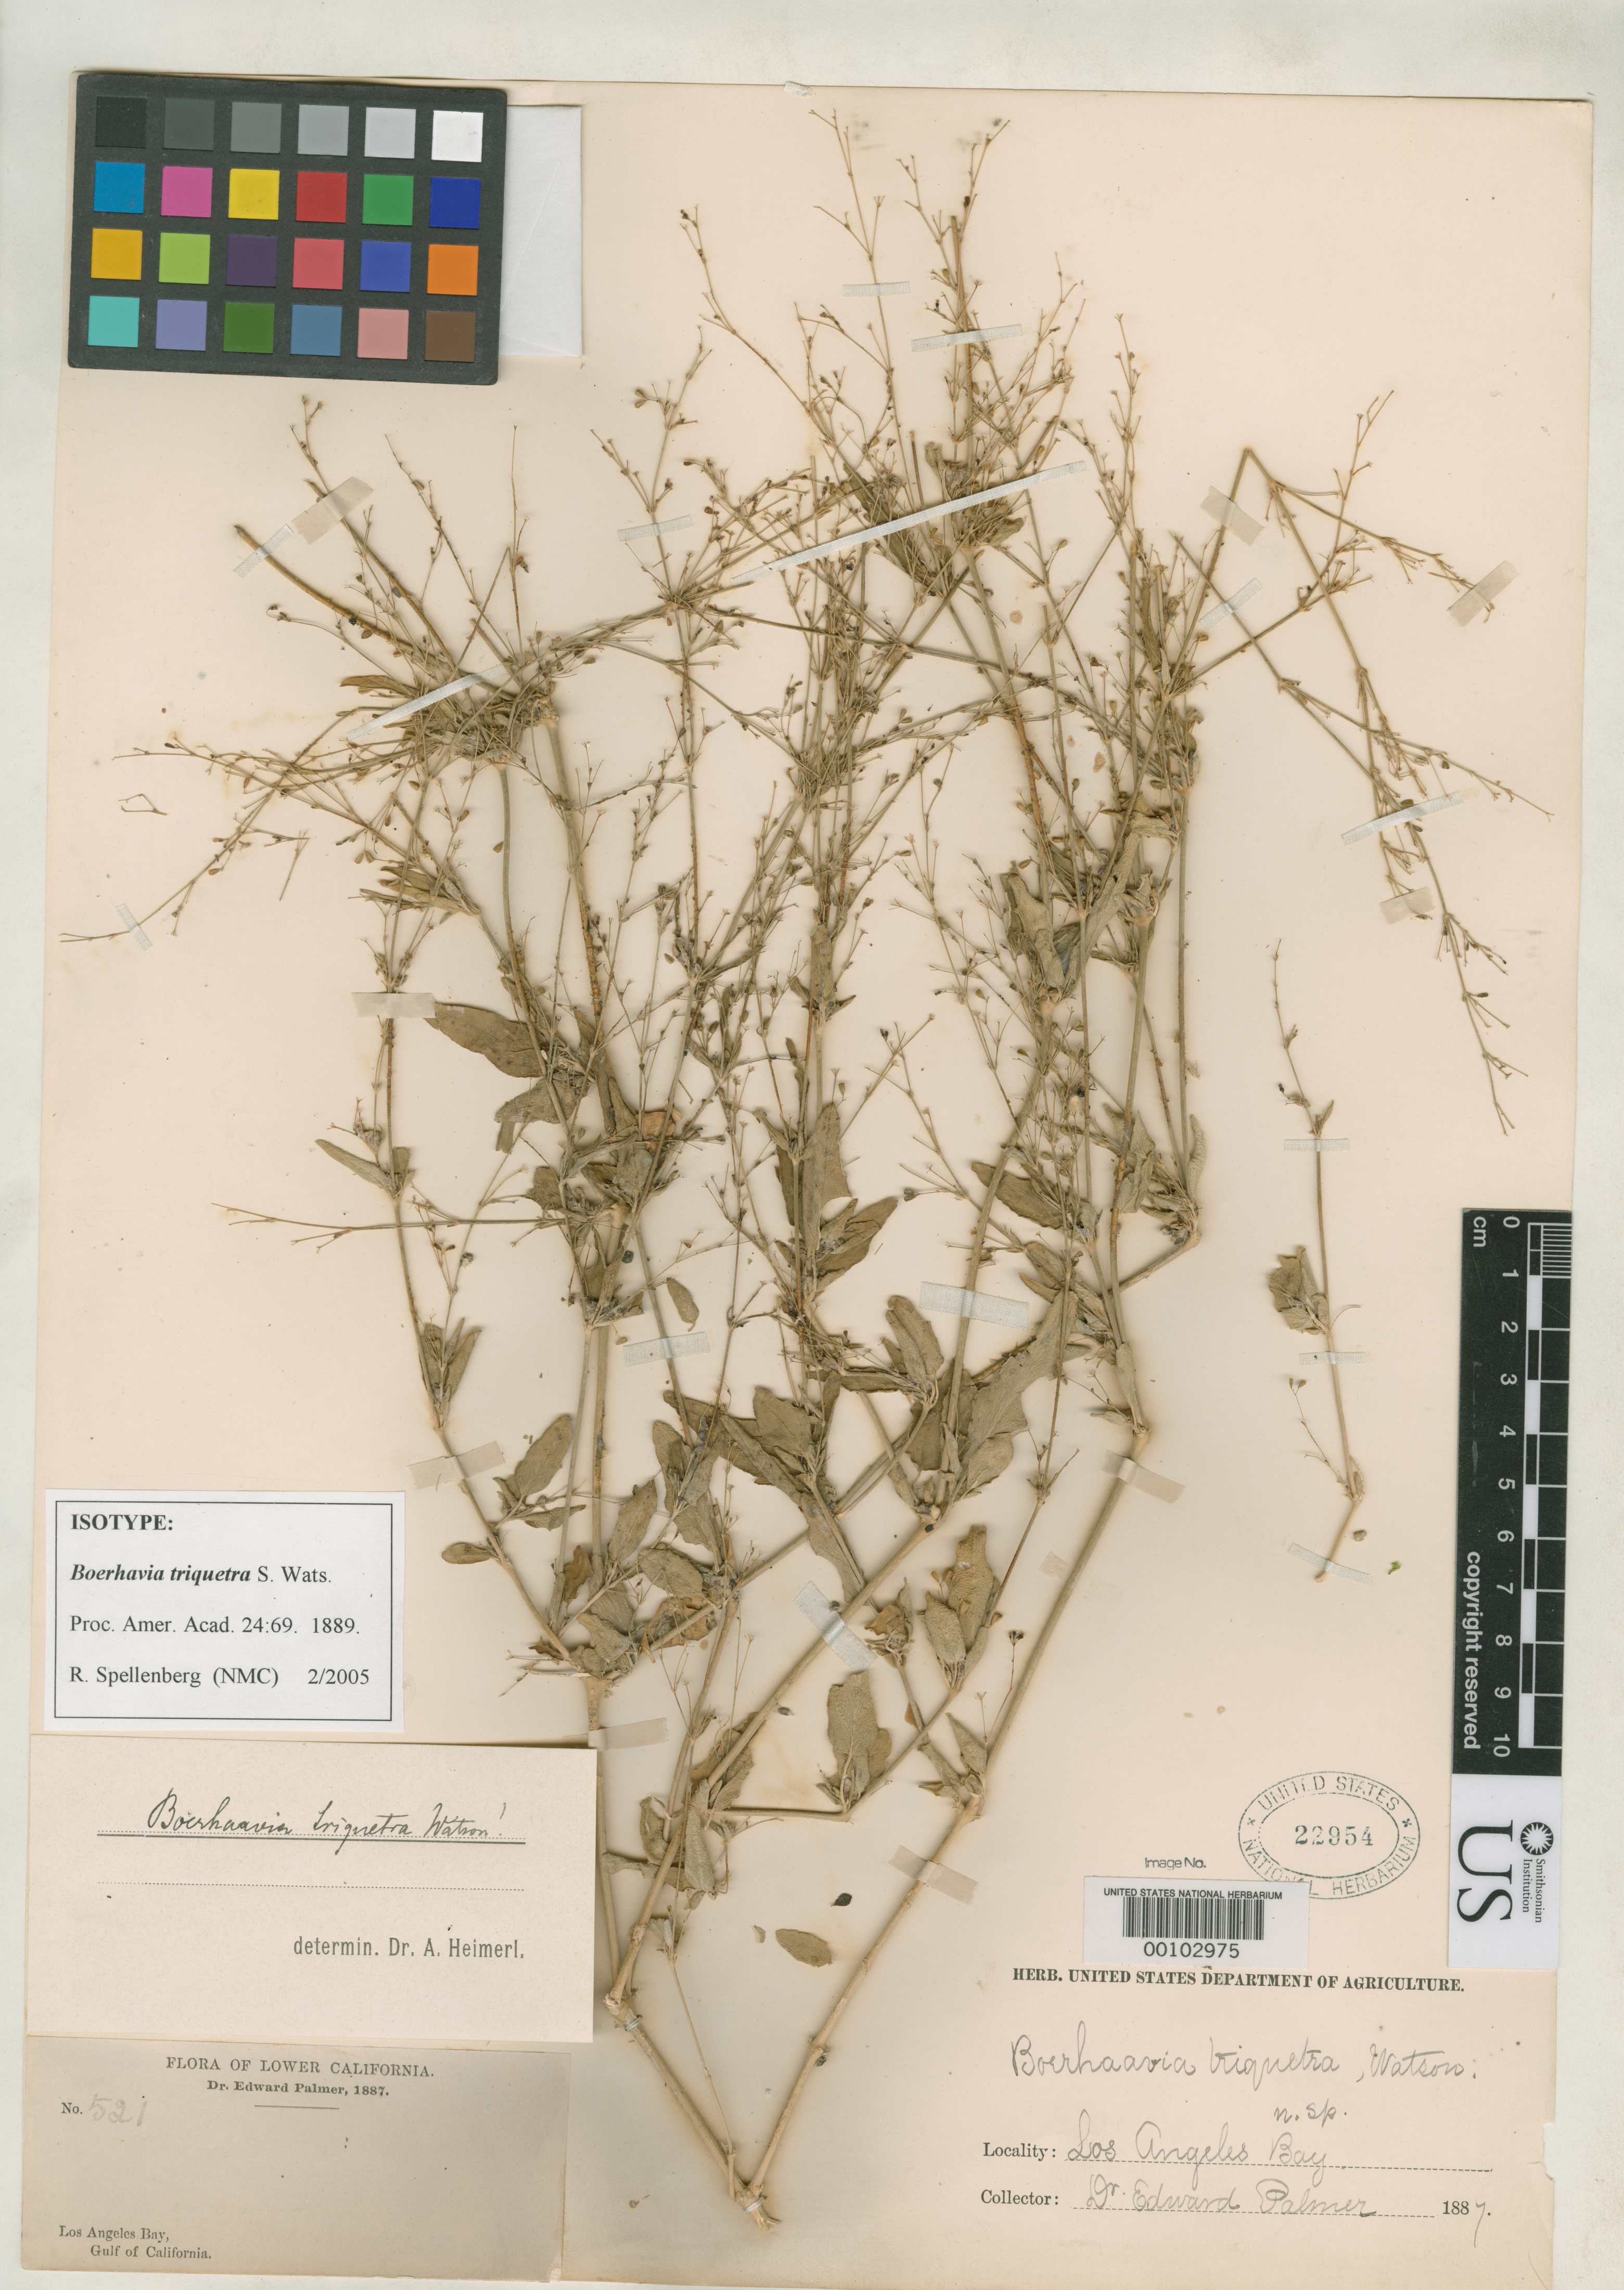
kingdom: Plantae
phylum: Tracheophyta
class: Magnoliopsida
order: Caryophyllales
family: Nyctaginaceae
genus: Boerhavia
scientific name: Boerhavia triquetra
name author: S. Watson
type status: Type Collection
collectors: E. Palmer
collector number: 521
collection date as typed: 1887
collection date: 1887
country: Mexico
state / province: Baja California Norte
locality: Los Angeles Bay, Gulf of California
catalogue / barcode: US 22954